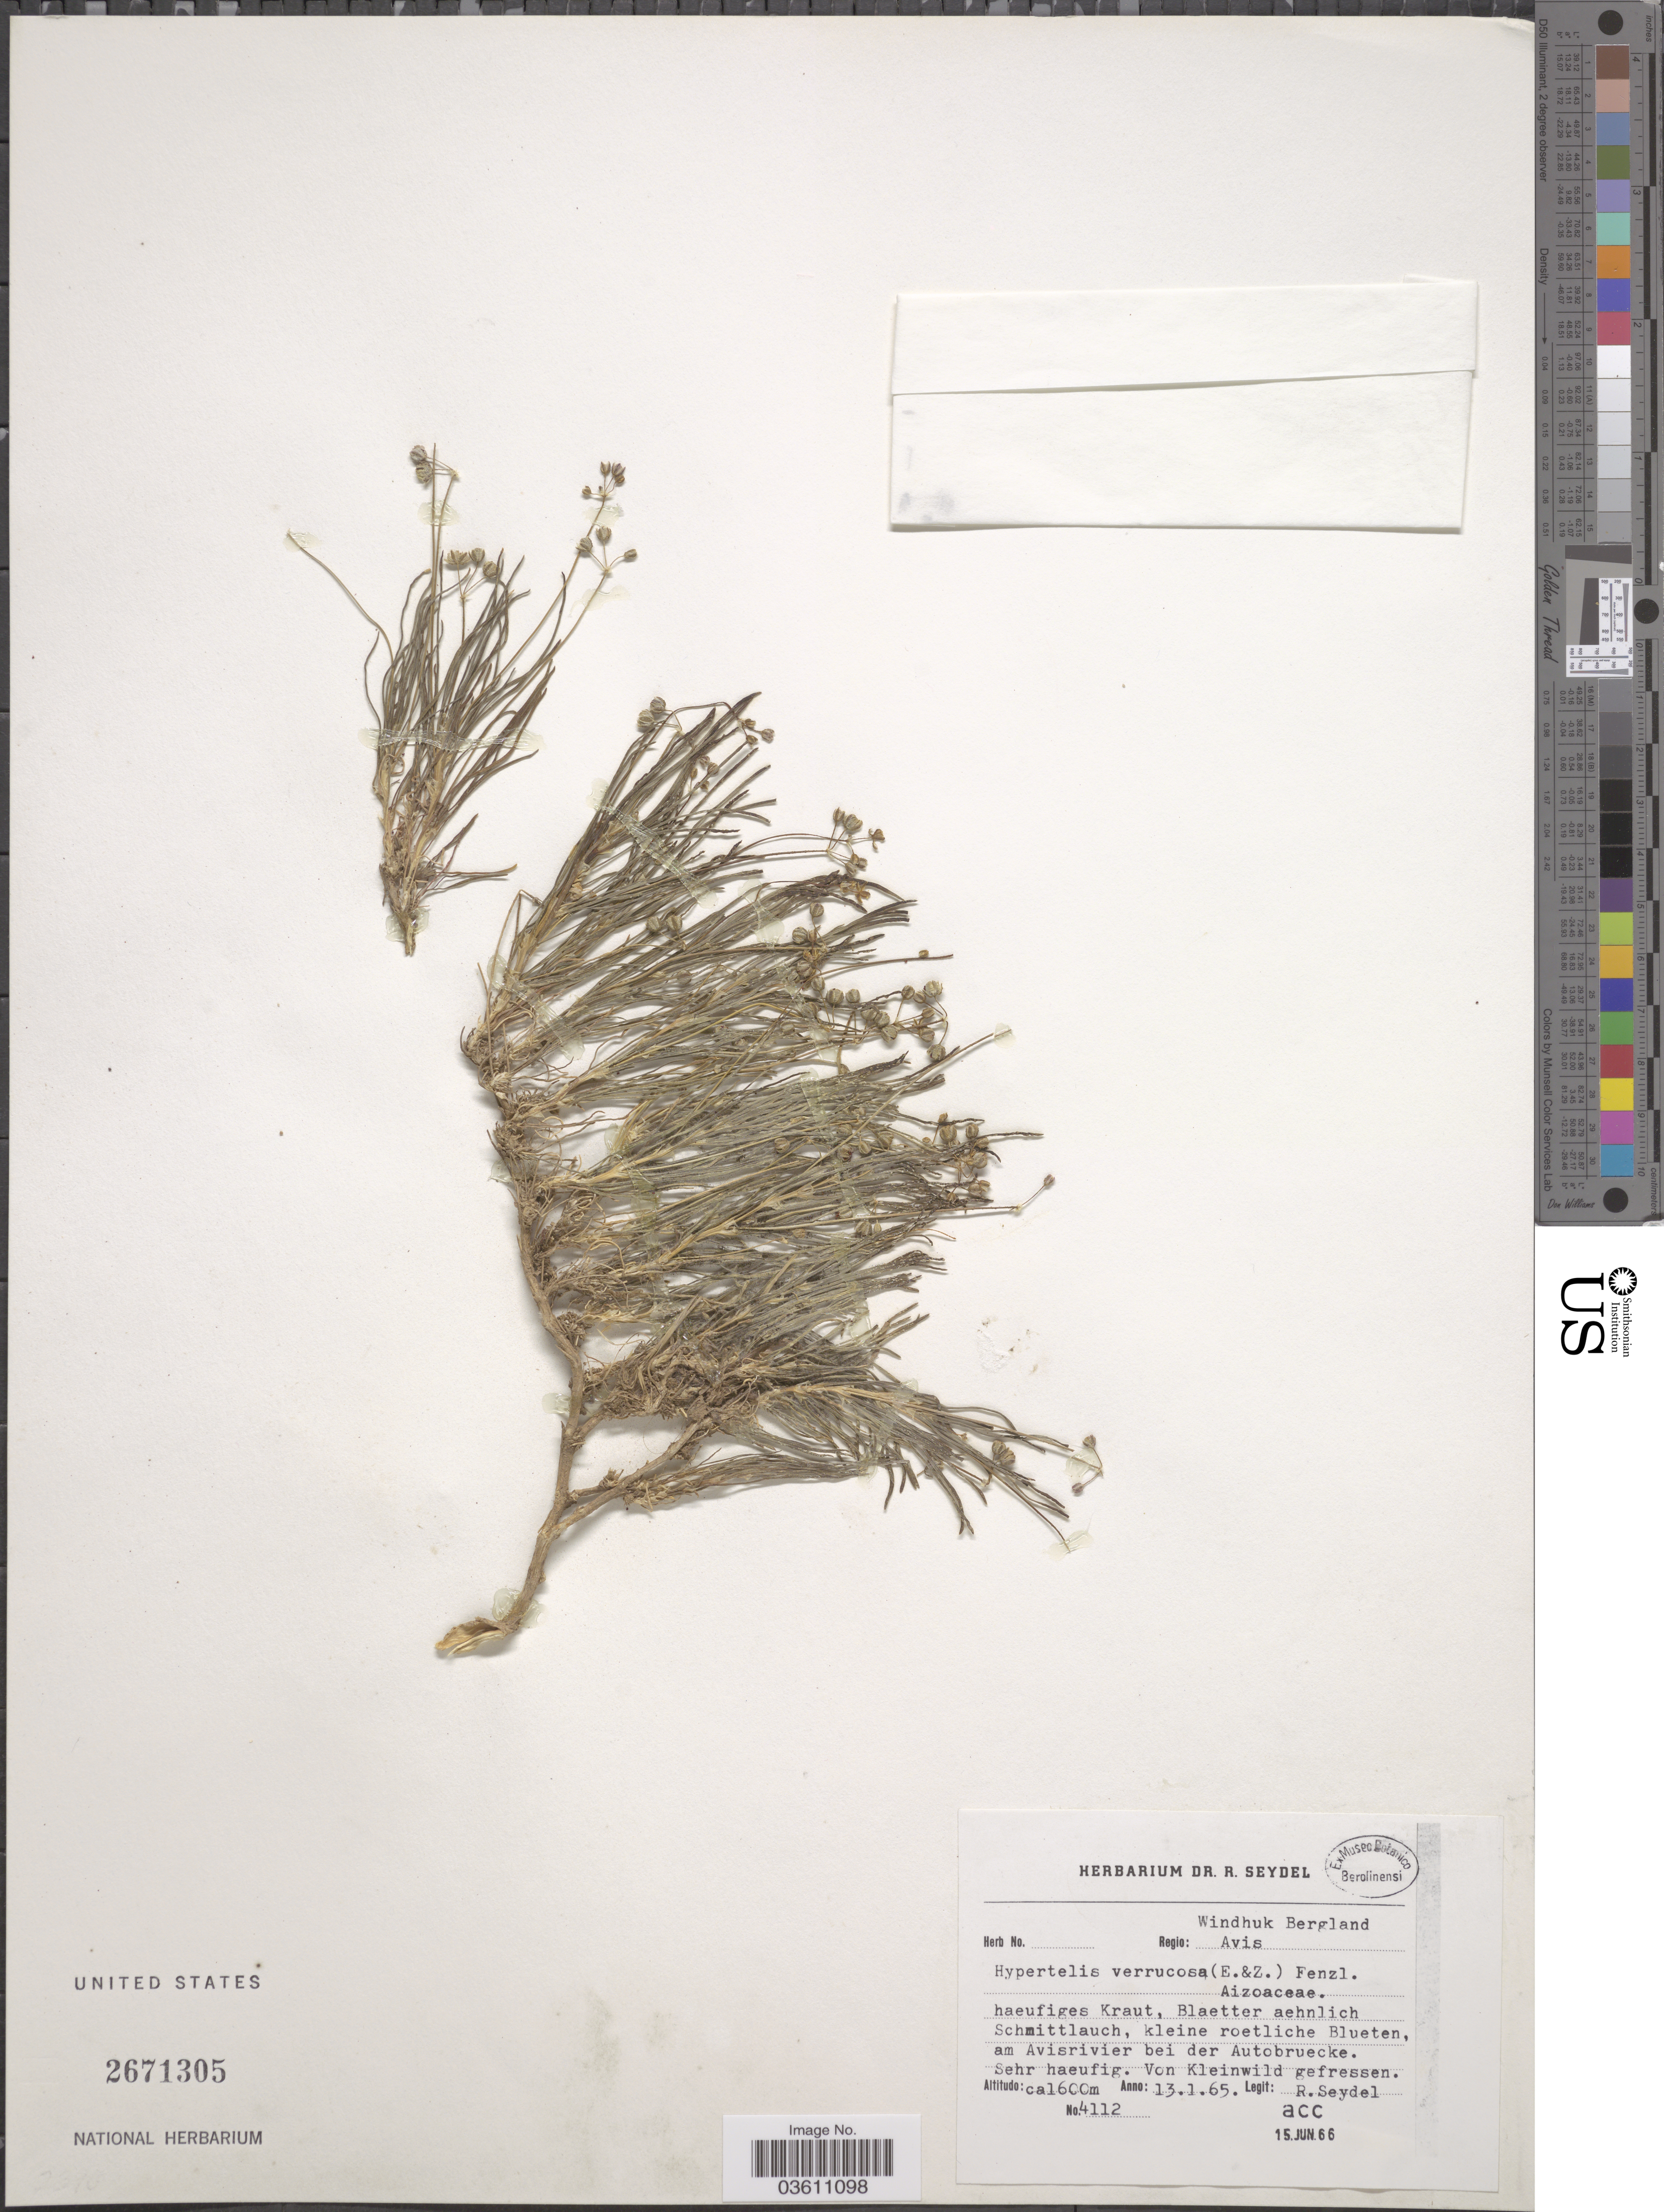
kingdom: Plantae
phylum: Tracheophyta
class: Magnoliopsida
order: Caryophyllales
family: Kewaceae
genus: Kewa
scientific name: Kewa bowkeriana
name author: (Sond.) Christenh.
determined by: Thulin, M., (SWEDEN)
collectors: R. Seydel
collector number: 4112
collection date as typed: Transcribed d/m/y: 13/1/65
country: Namibia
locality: Regio: Windhuk Bergland Avis.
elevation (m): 1600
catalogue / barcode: US 2671305